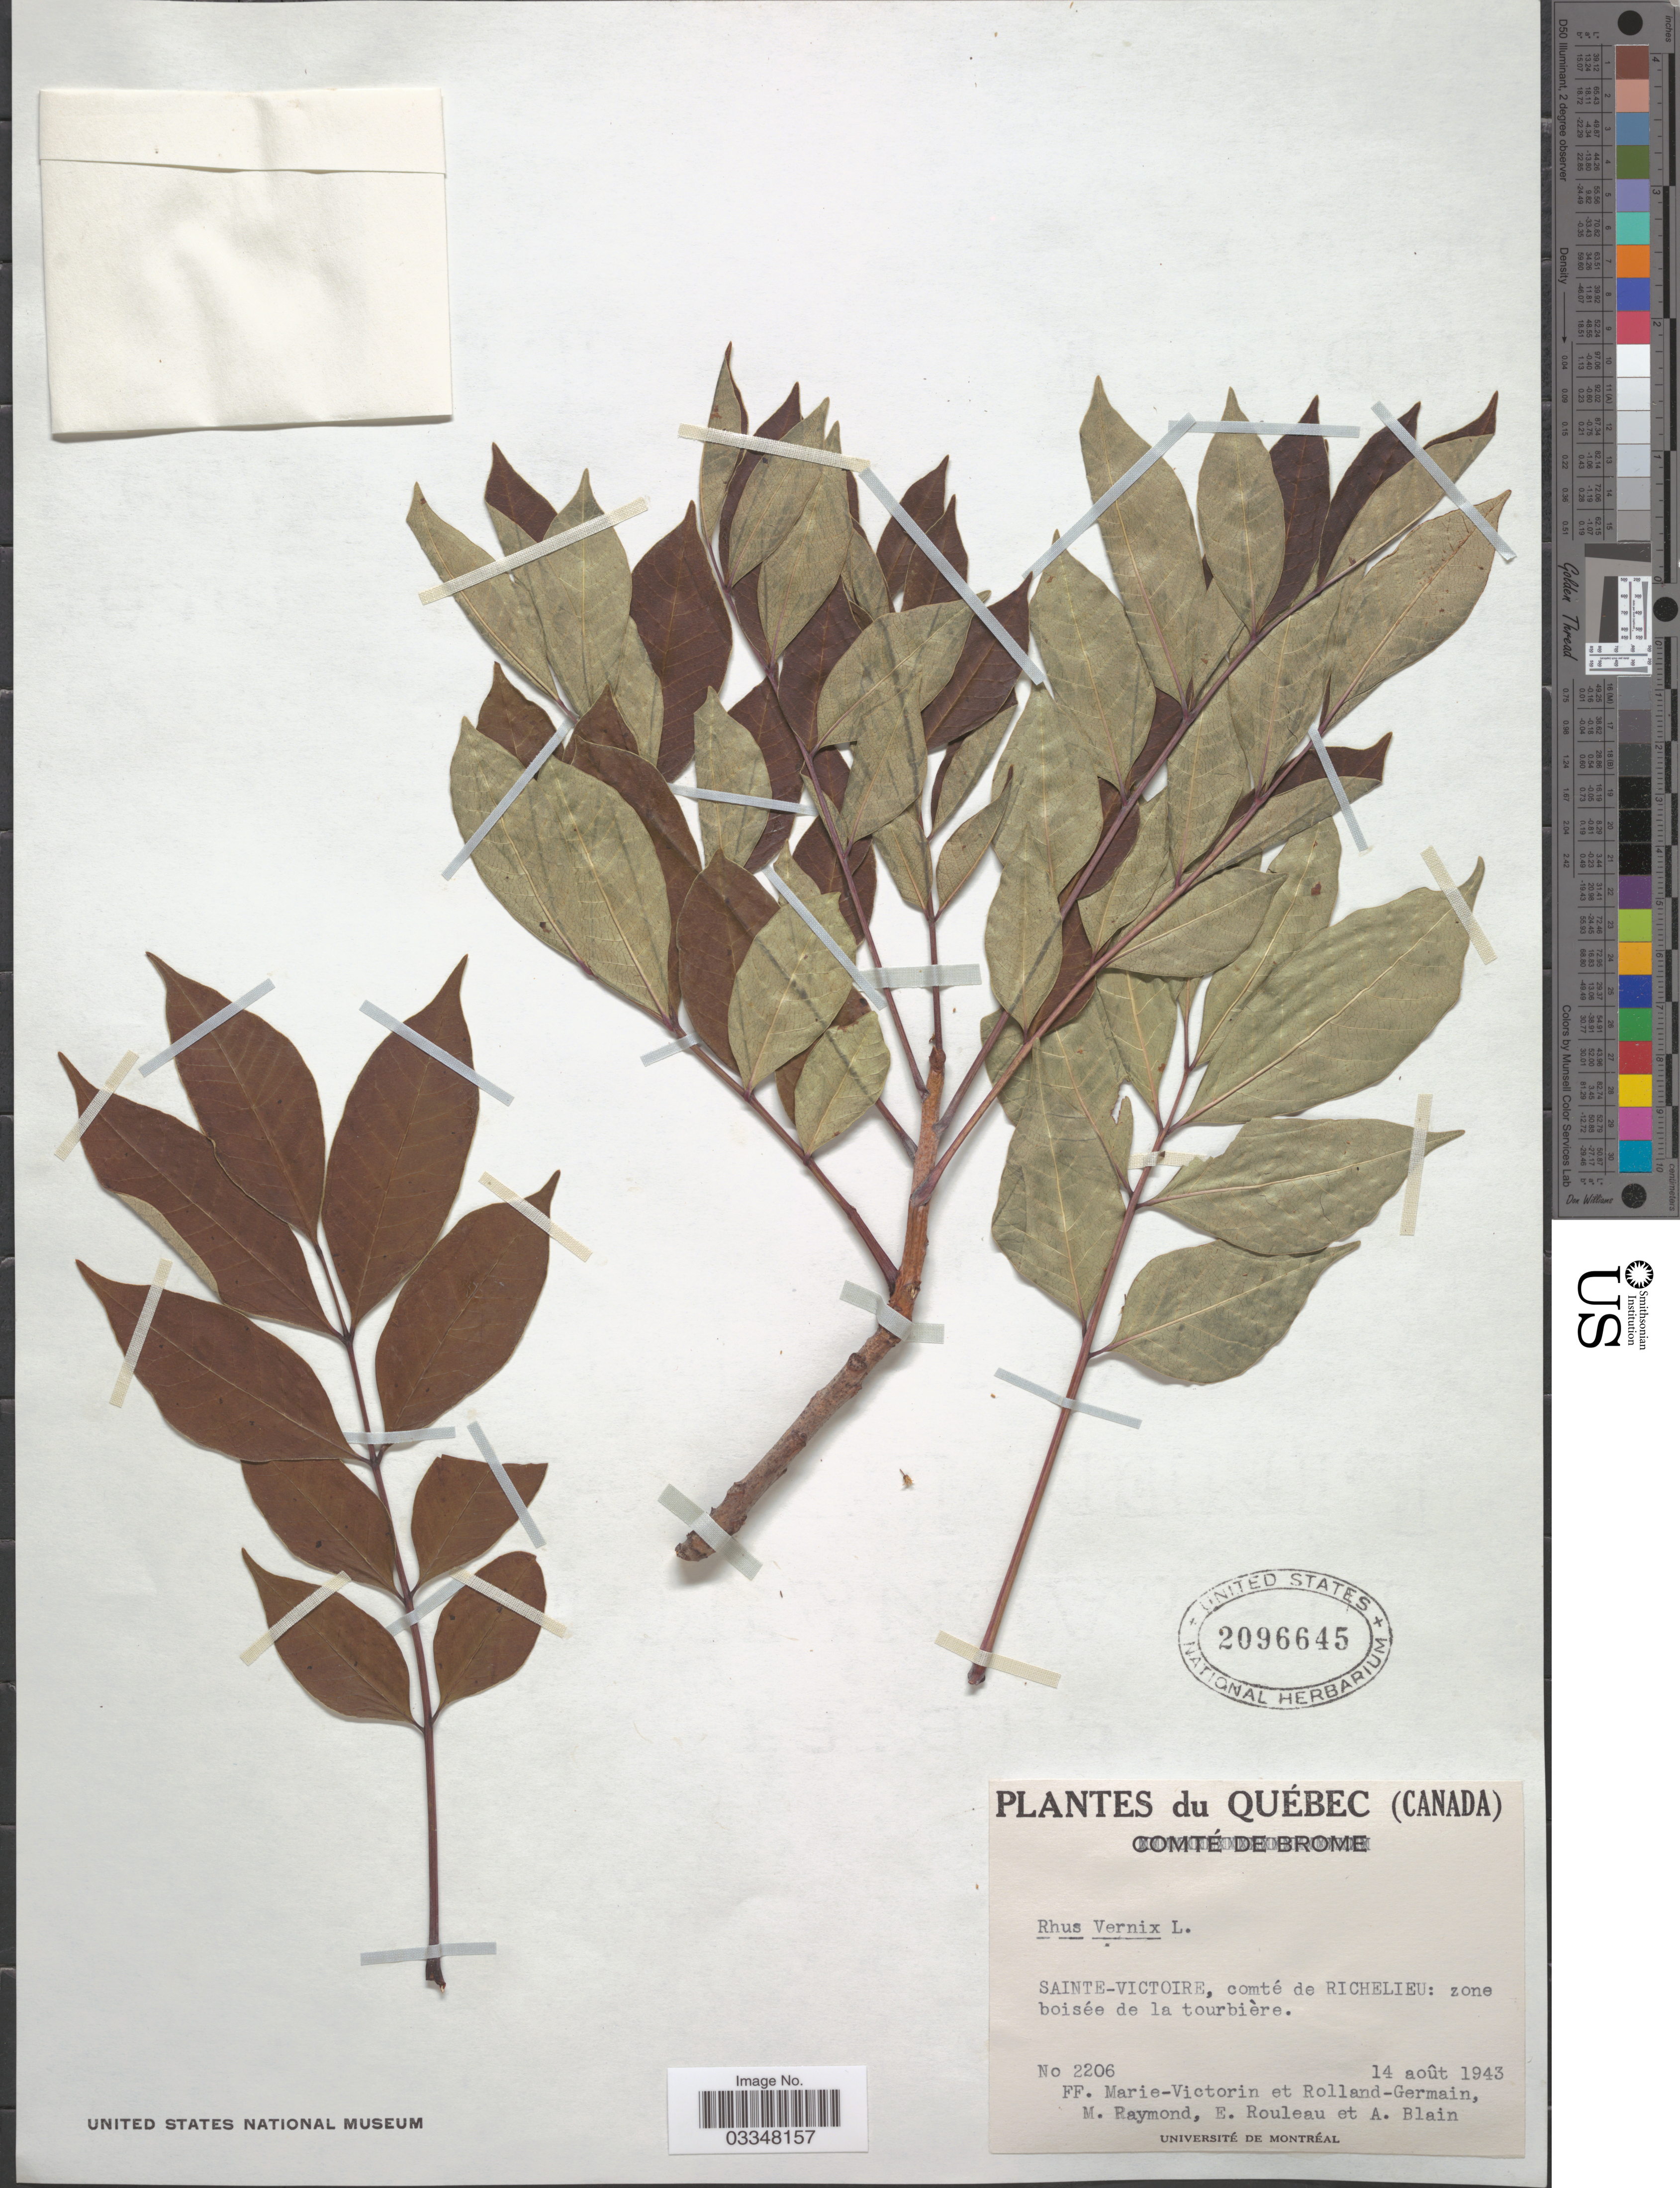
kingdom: Plantae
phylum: Tracheophyta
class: Magnoliopsida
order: Sapindales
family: Anacardiaceae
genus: Toxicodendron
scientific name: Toxicodendron vernix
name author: (L.) Kuntze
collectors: F. Marie-Victorin, Rolland-Germain, M. Raymond, E. Rouleau & A. Blain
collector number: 2206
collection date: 1943-08-14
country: Canada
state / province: Quebec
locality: Sainte-Victoire, comté de Richelieu.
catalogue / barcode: US 2096645